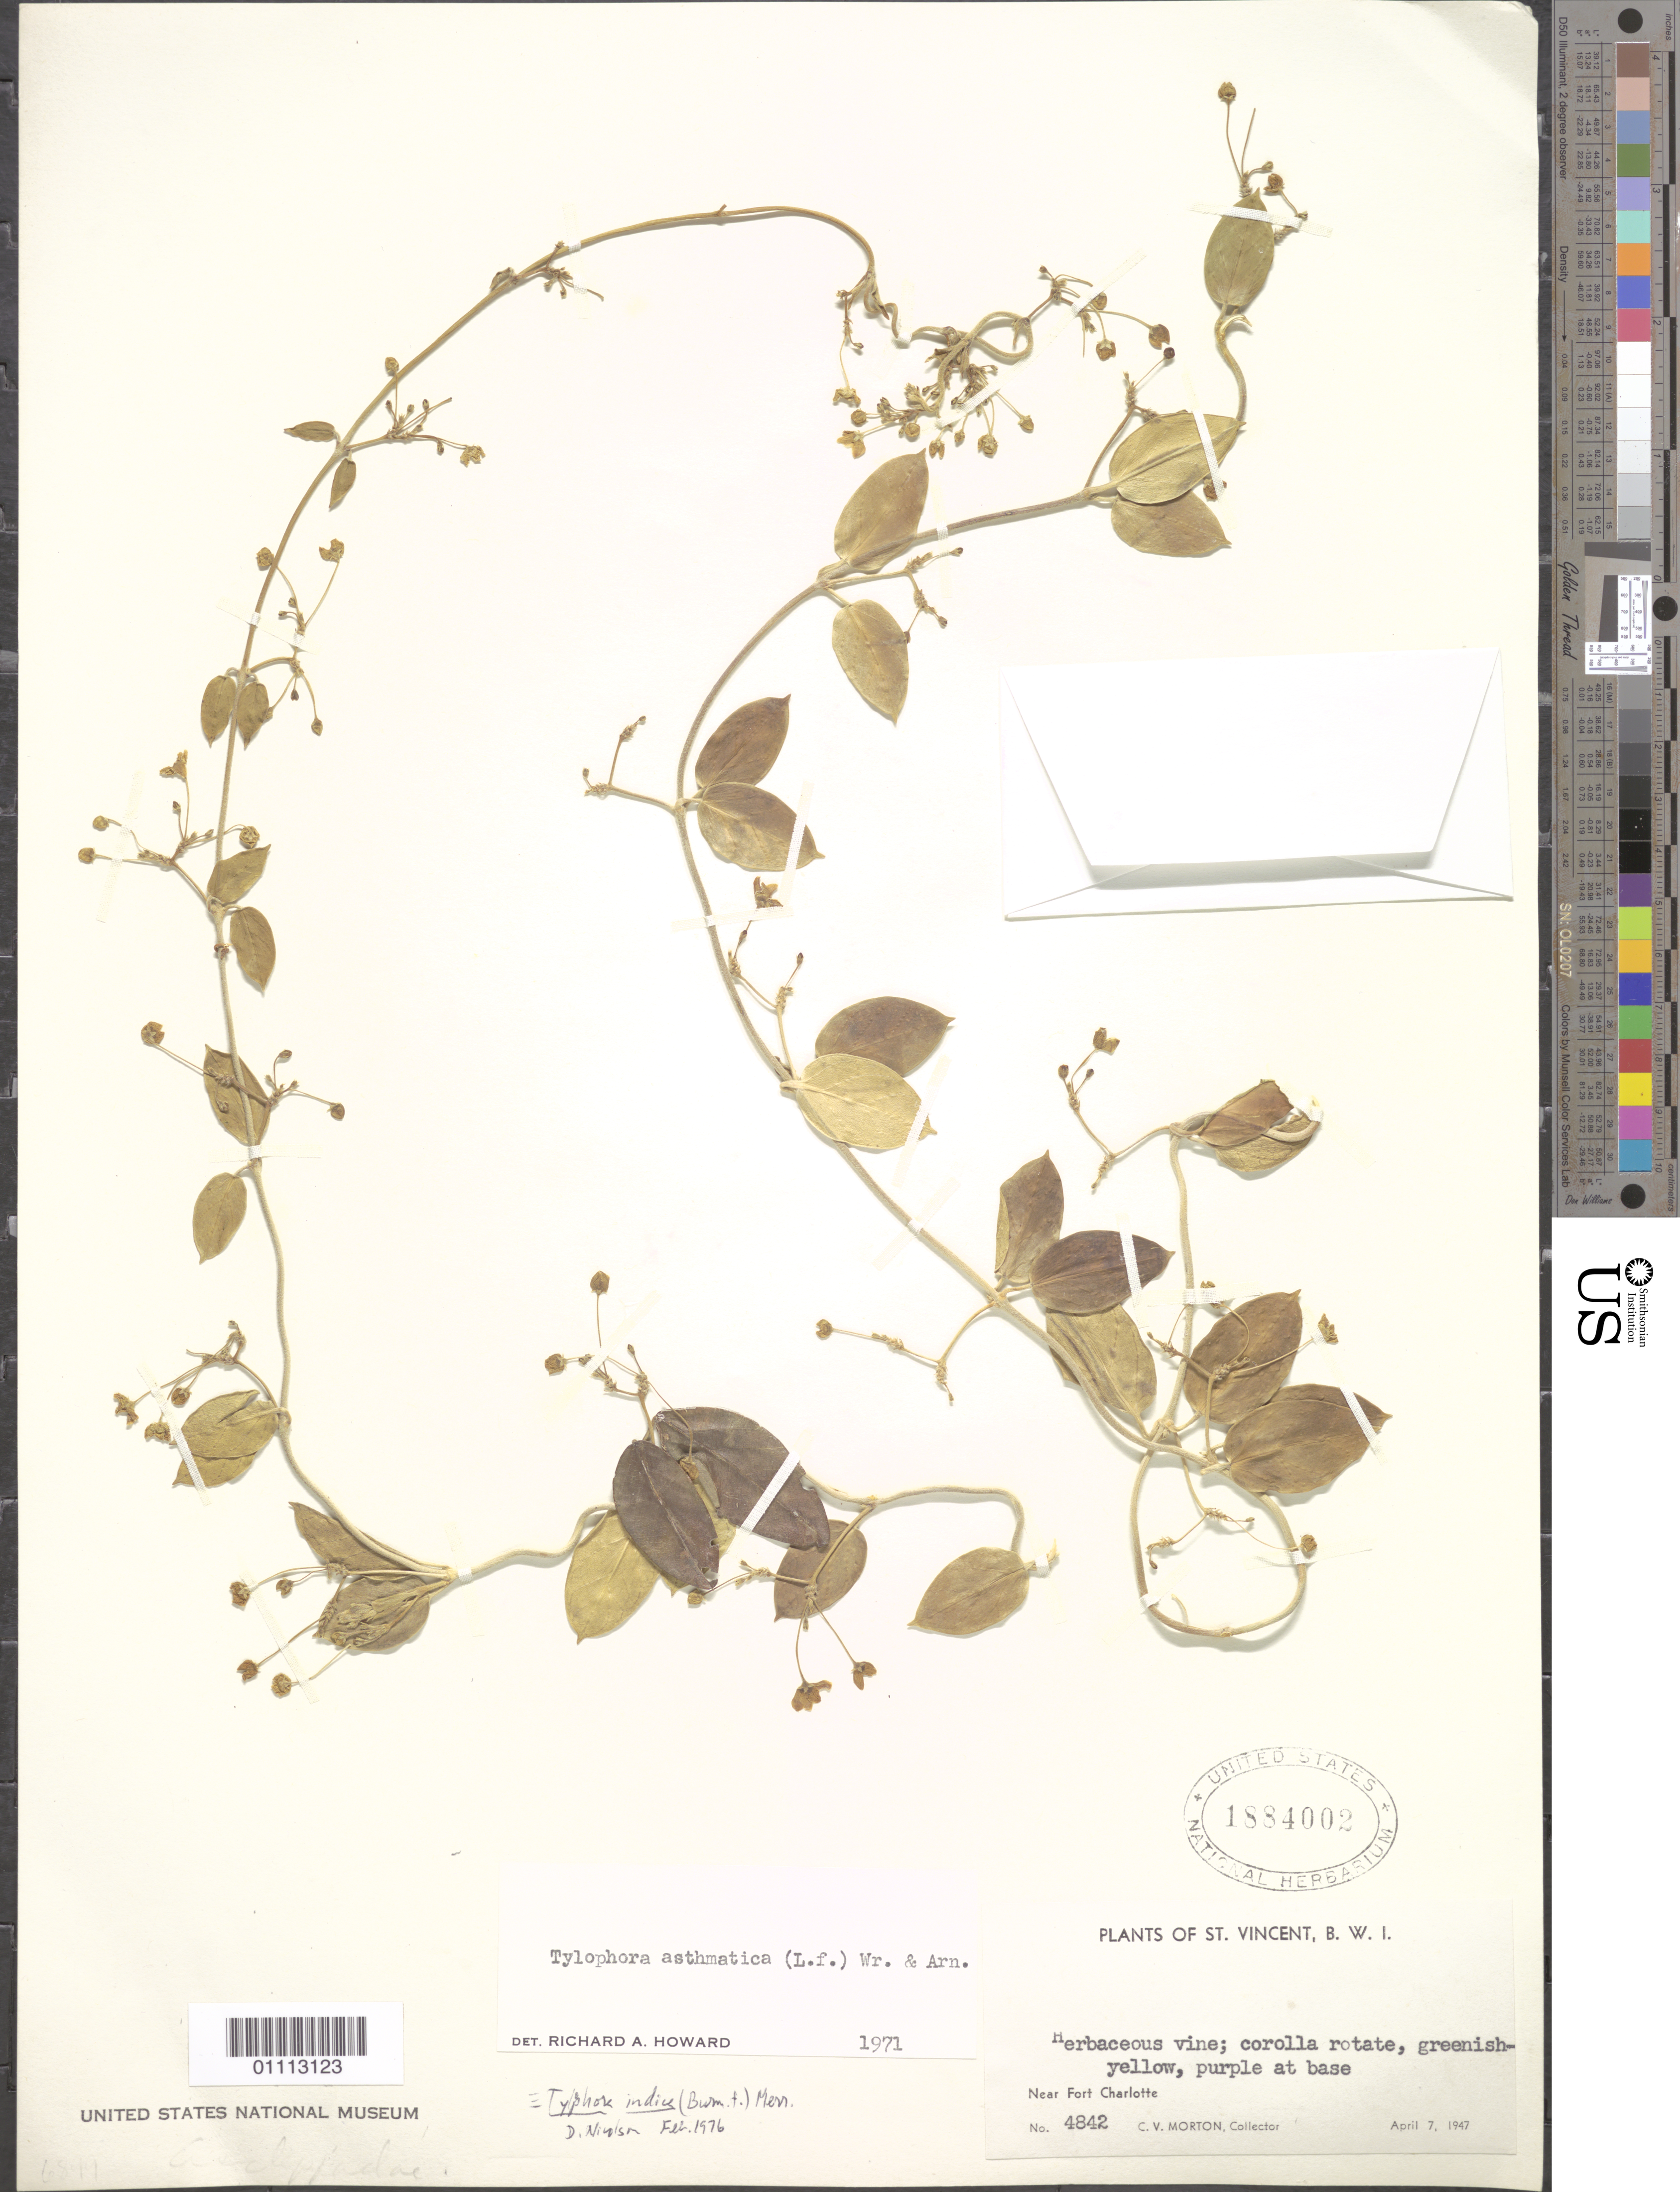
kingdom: Plantae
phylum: Tracheophyta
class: Magnoliopsida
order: Gentianales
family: Apocynaceae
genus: Tylophora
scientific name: Tylophora indica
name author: Merr.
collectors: C. V. Morton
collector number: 4842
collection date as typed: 07 Apr 1947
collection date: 1947-04-07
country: St. Vincent - Grenadines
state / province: Saint George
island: St. Vincent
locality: Near Fort Charlotte.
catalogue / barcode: US 1884002